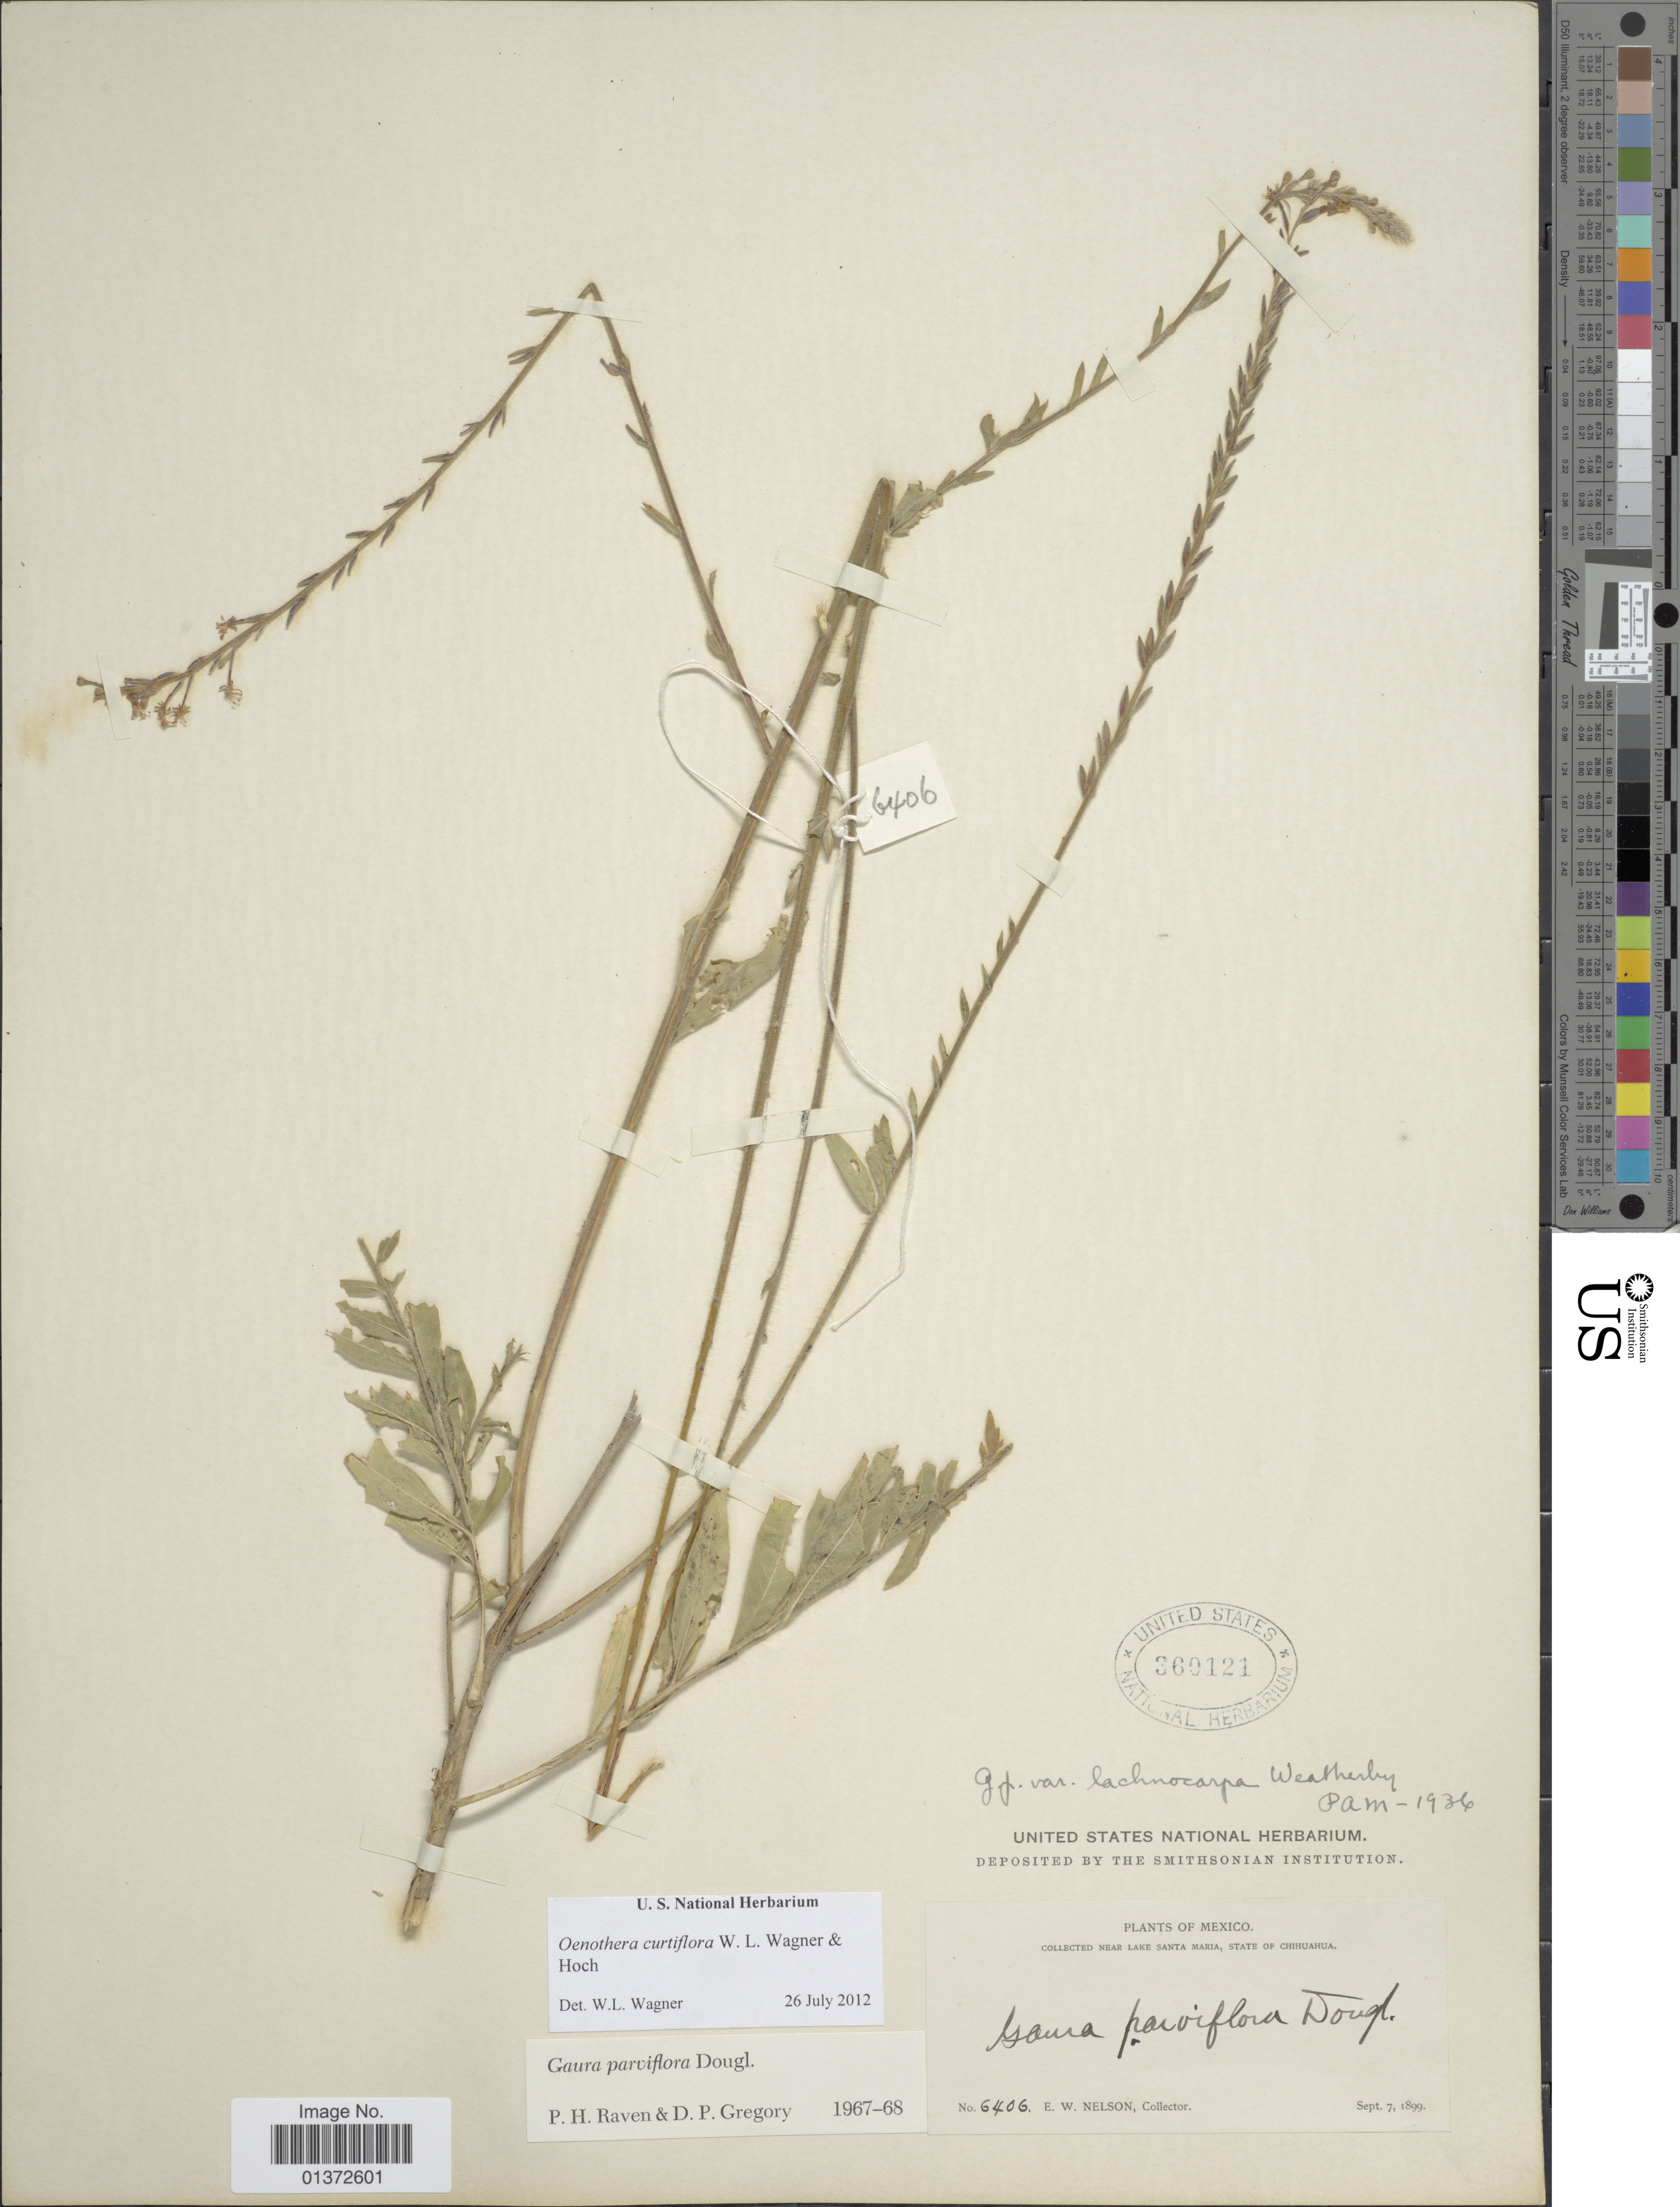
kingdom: Plantae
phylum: Tracheophyta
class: Magnoliopsida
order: Myrtales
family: Onagraceae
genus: Oenothera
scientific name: Oenothera curtiflora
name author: W.L. Wagner & Hoch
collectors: E. W. Nelson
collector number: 6406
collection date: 1899-09-07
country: Mexico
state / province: Chihuahua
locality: Near Lake Santa Maria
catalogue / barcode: US 360121